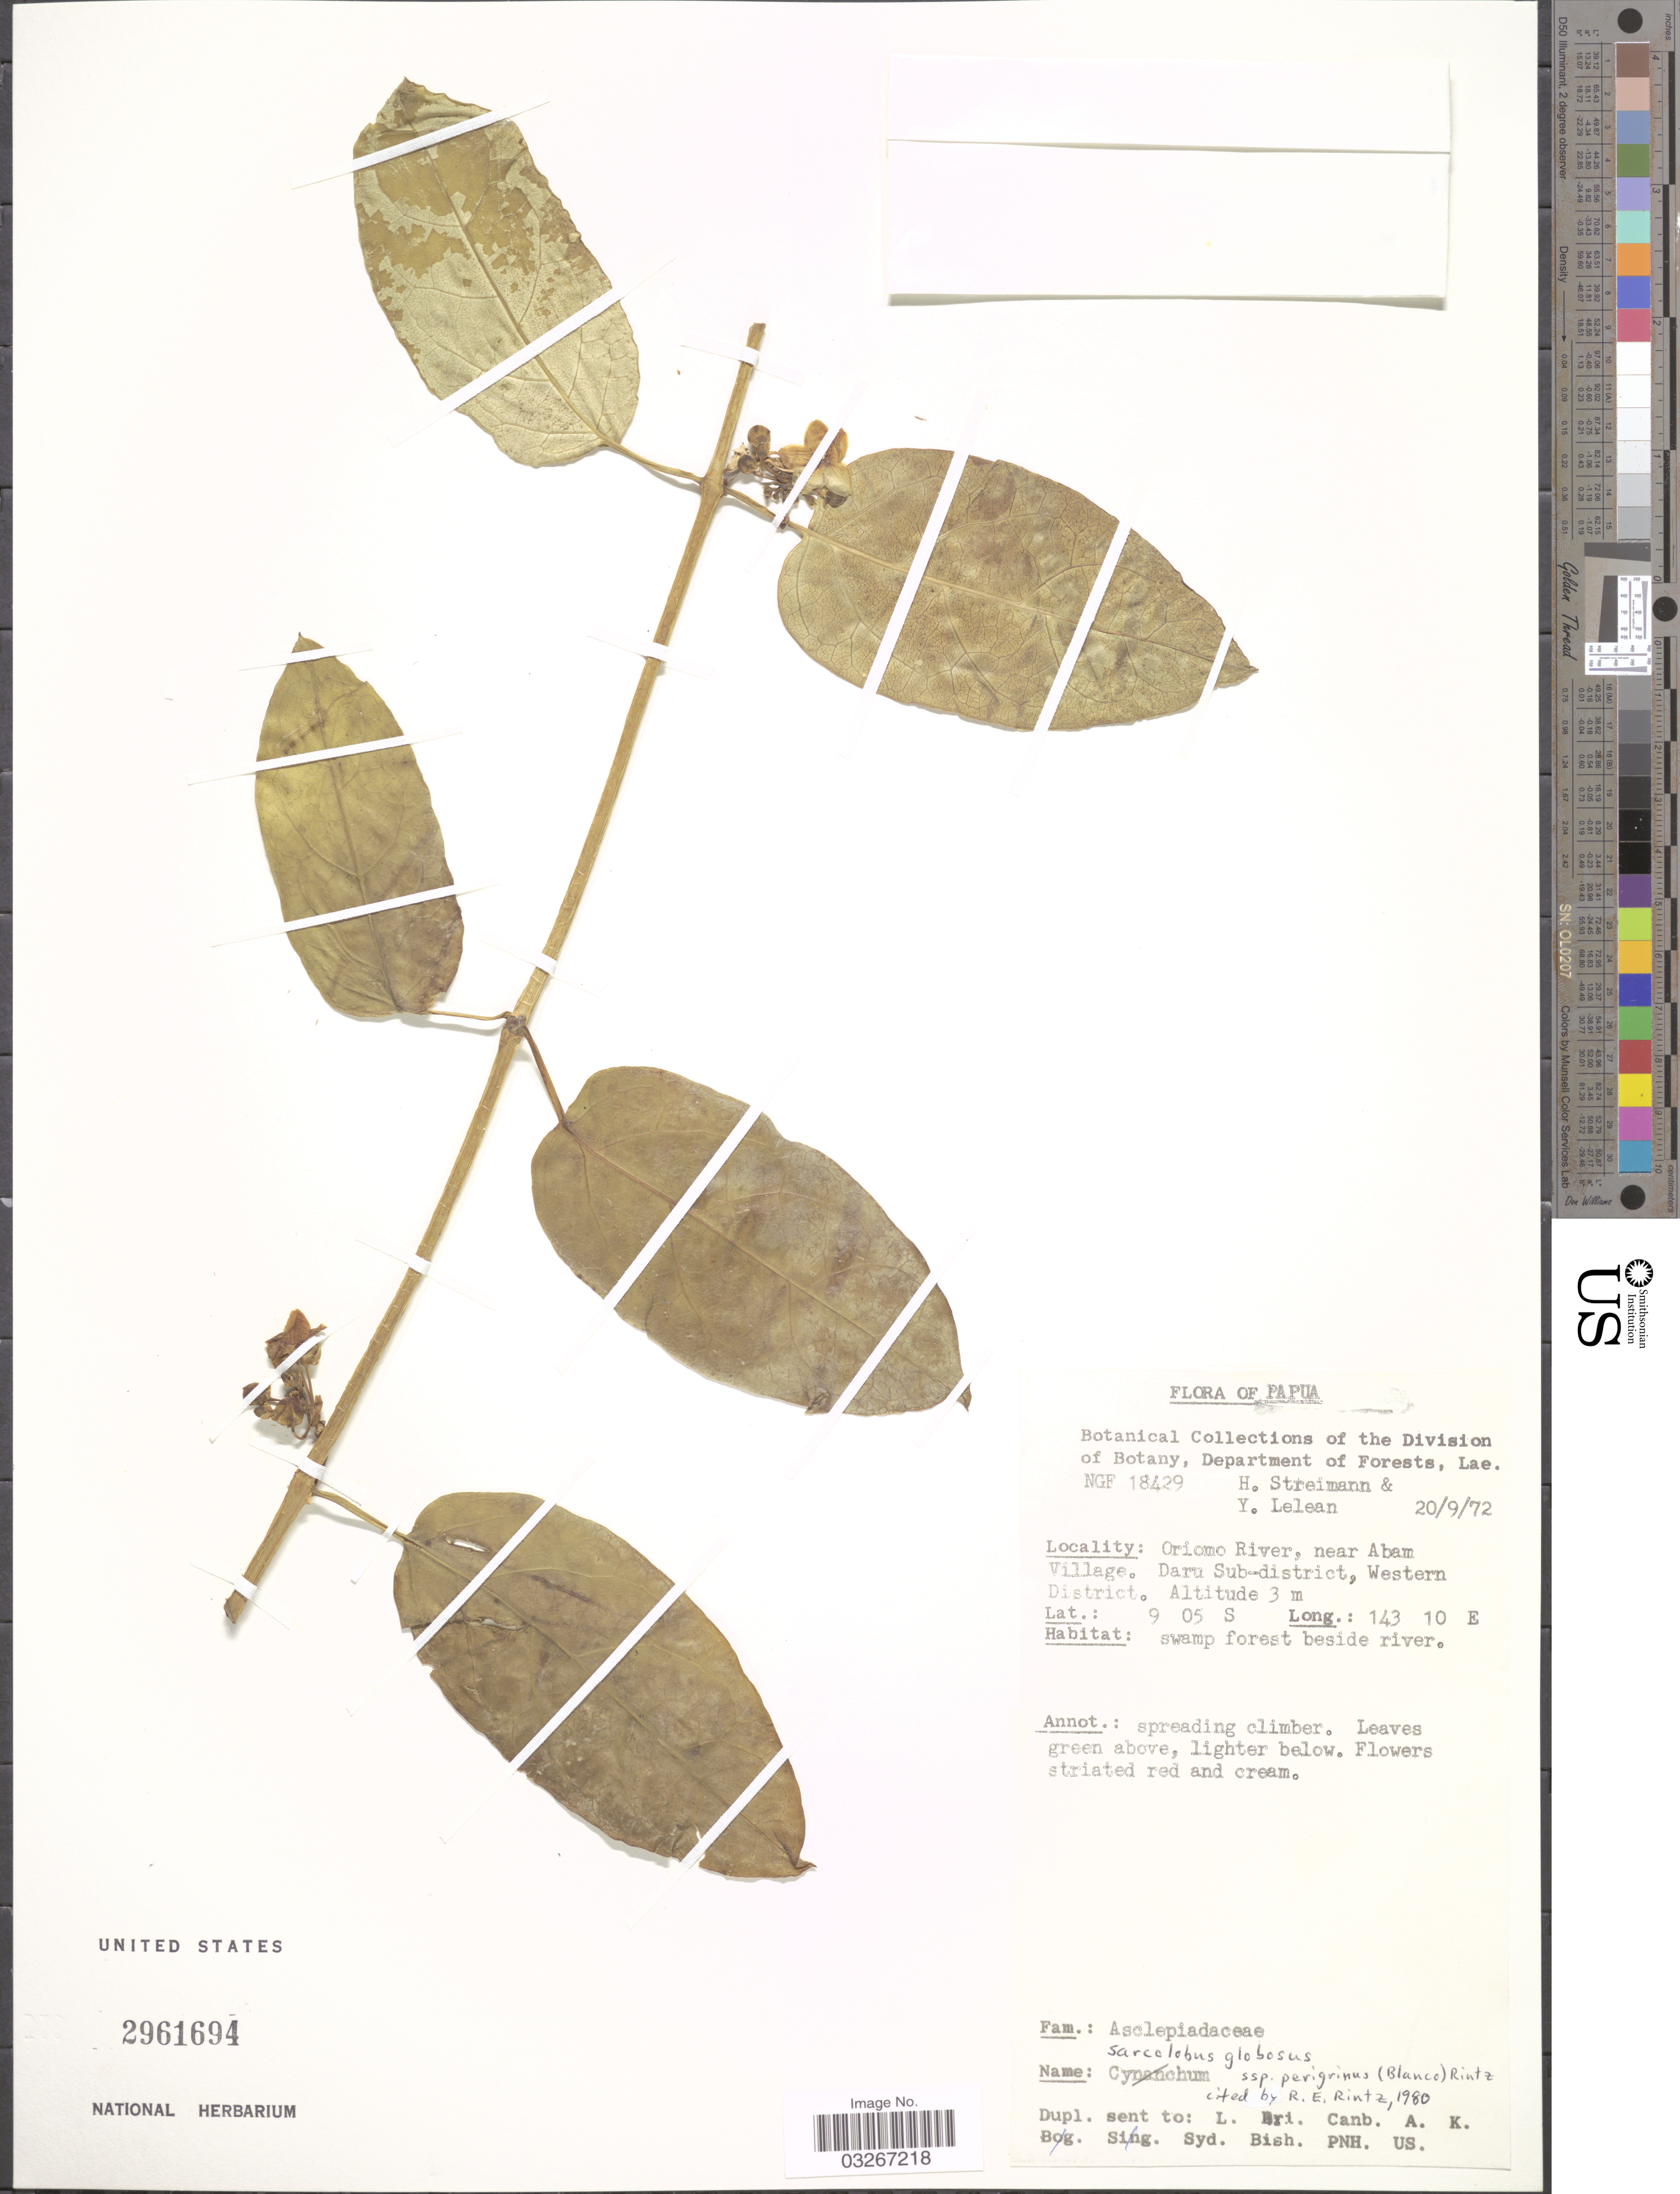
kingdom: Plantae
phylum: Tracheophyta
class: Magnoliopsida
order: Gentianales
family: Apocynaceae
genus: Sarcolobus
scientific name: Sarcolobus globosus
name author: Wall.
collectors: H. Streimann & Y. Lelean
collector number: NGF18429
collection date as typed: Transcribed d/m/y: 20/9/72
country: Papua New Guinea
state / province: Manus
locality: Papua. Oriomo River, near Abam Village. Daru Sb-district, Western District.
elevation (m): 3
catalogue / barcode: US 2961694